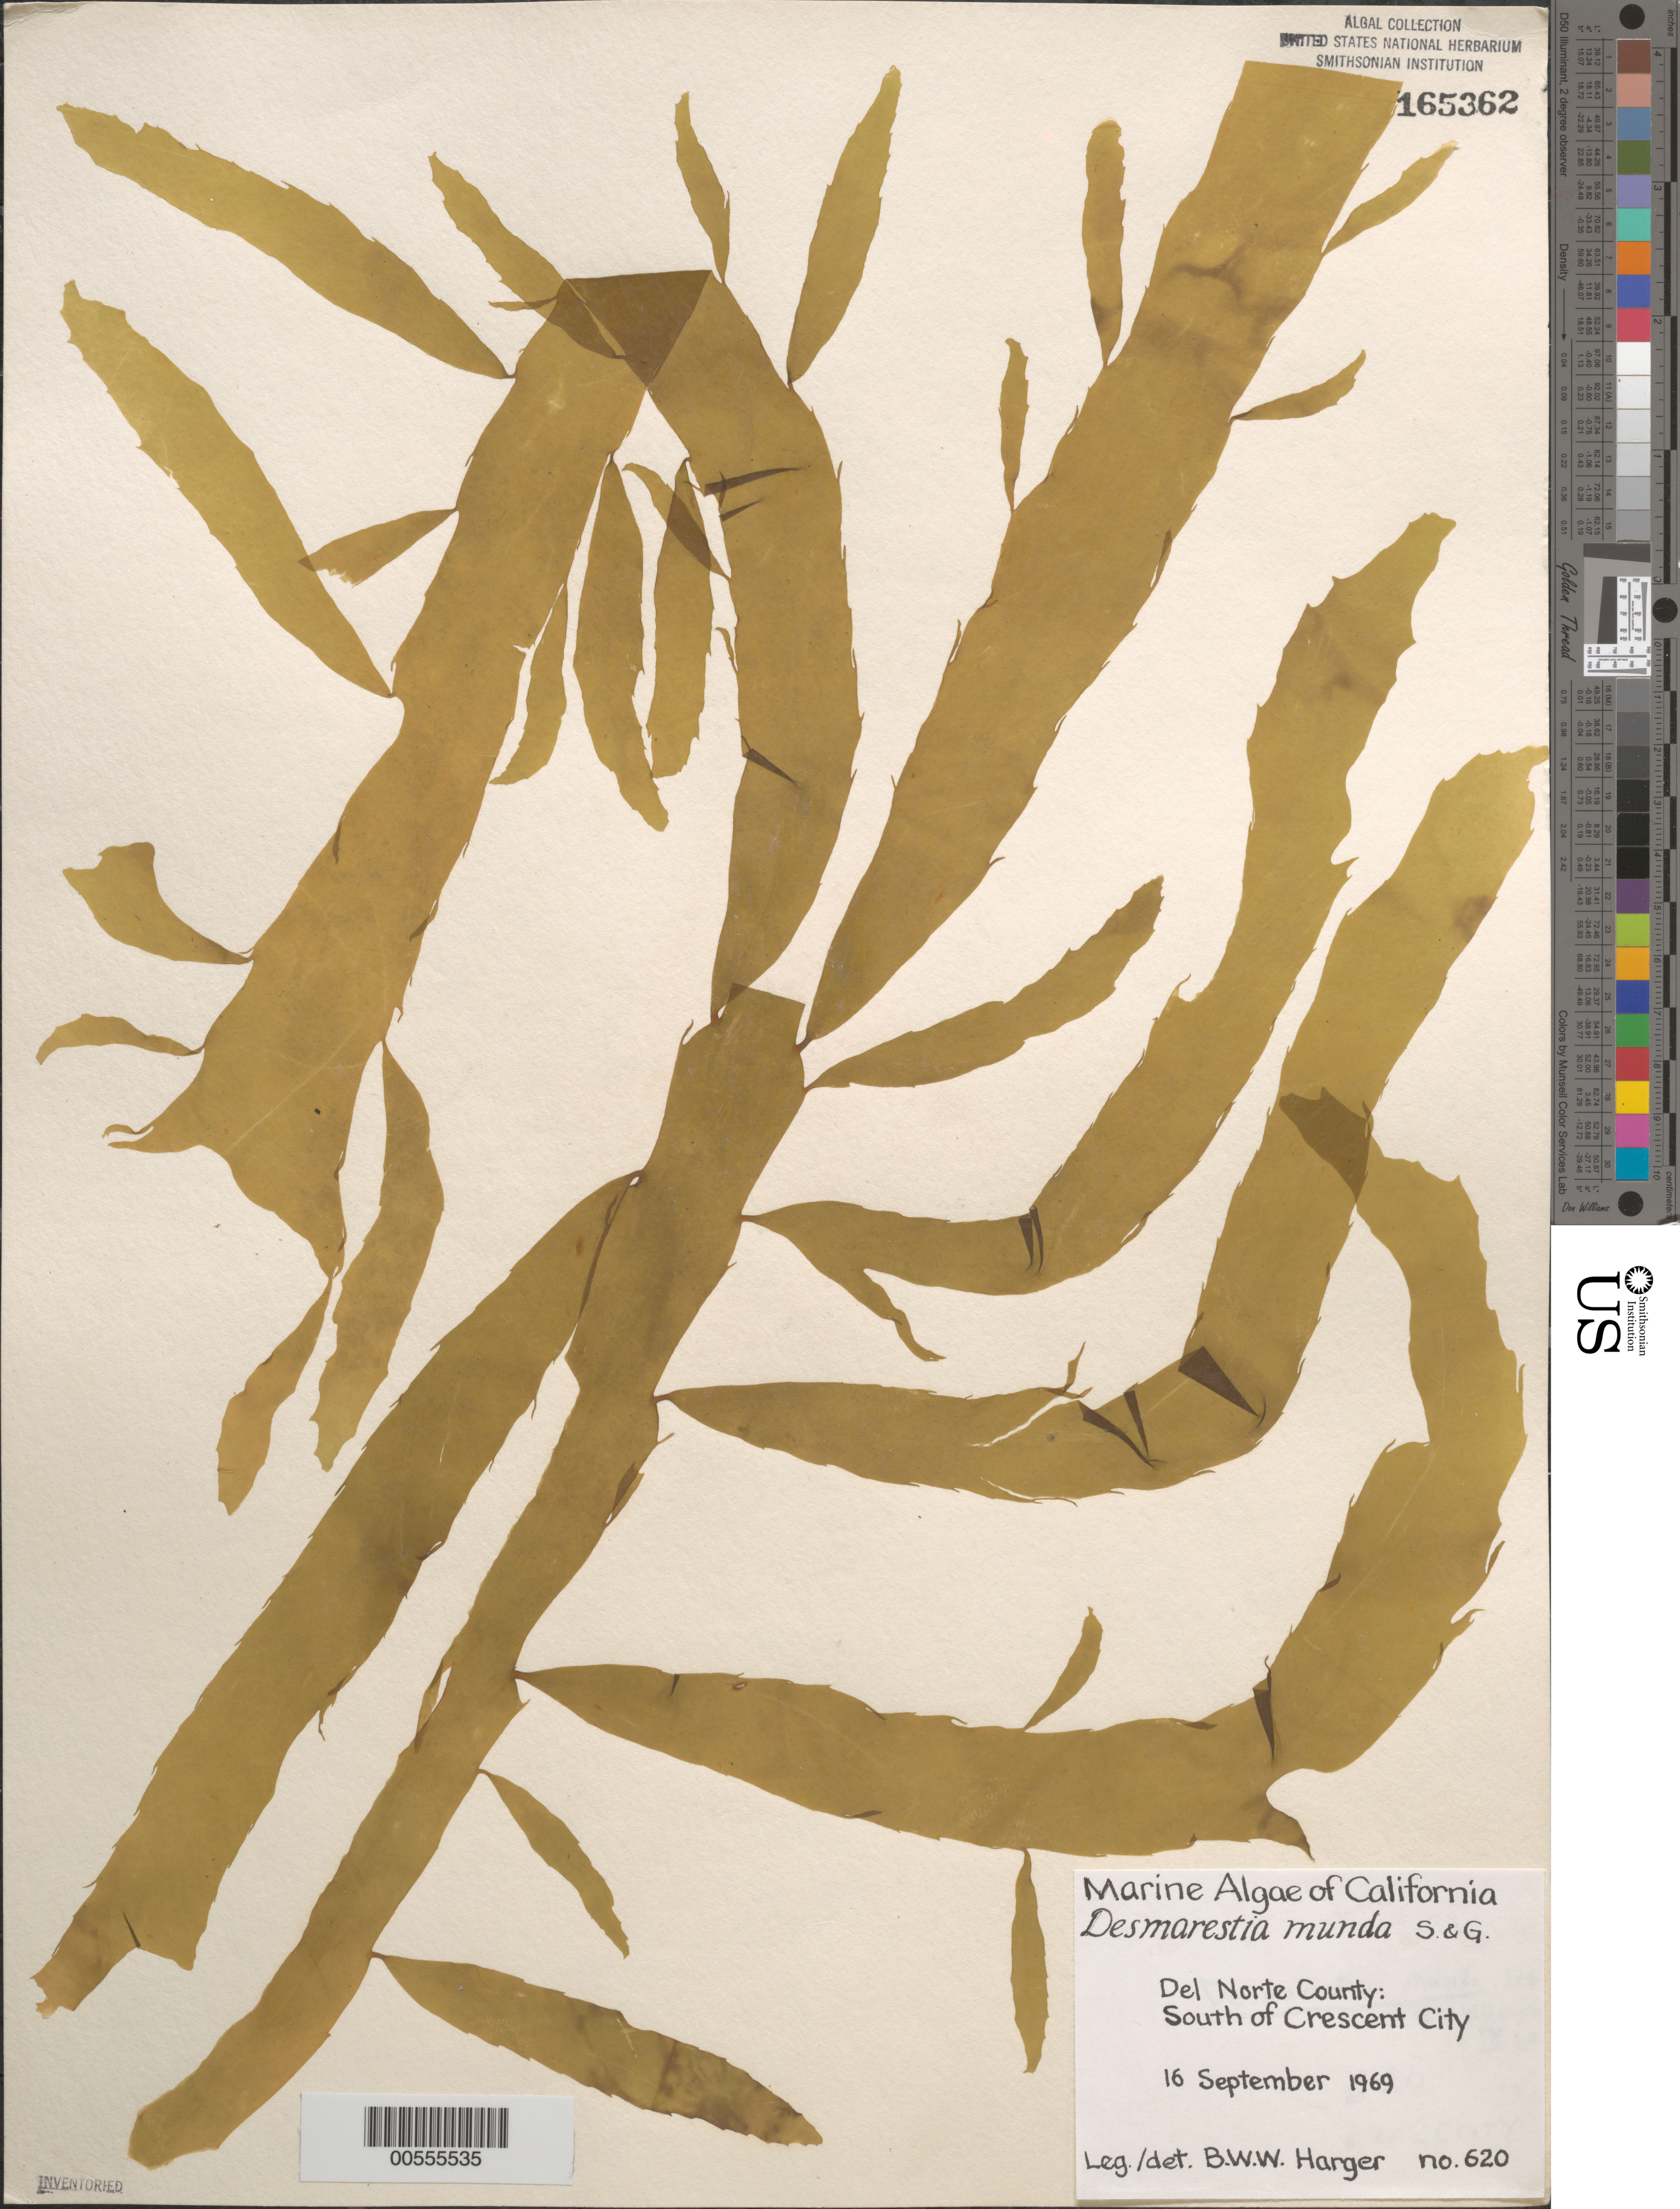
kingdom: Chromista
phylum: Ochrophyta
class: Phaeophyceae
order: Desmarestiales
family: Desmarestiaceae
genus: Desmarestia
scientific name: Desmarestia munda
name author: Setch. & N.L. Gardner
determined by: Harger, B. W. W.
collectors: B. W. Harger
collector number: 620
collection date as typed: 16 Sep 1969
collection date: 1969-09-16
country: United States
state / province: California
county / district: Del Norte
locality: South of Crescent City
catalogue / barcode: US 165362